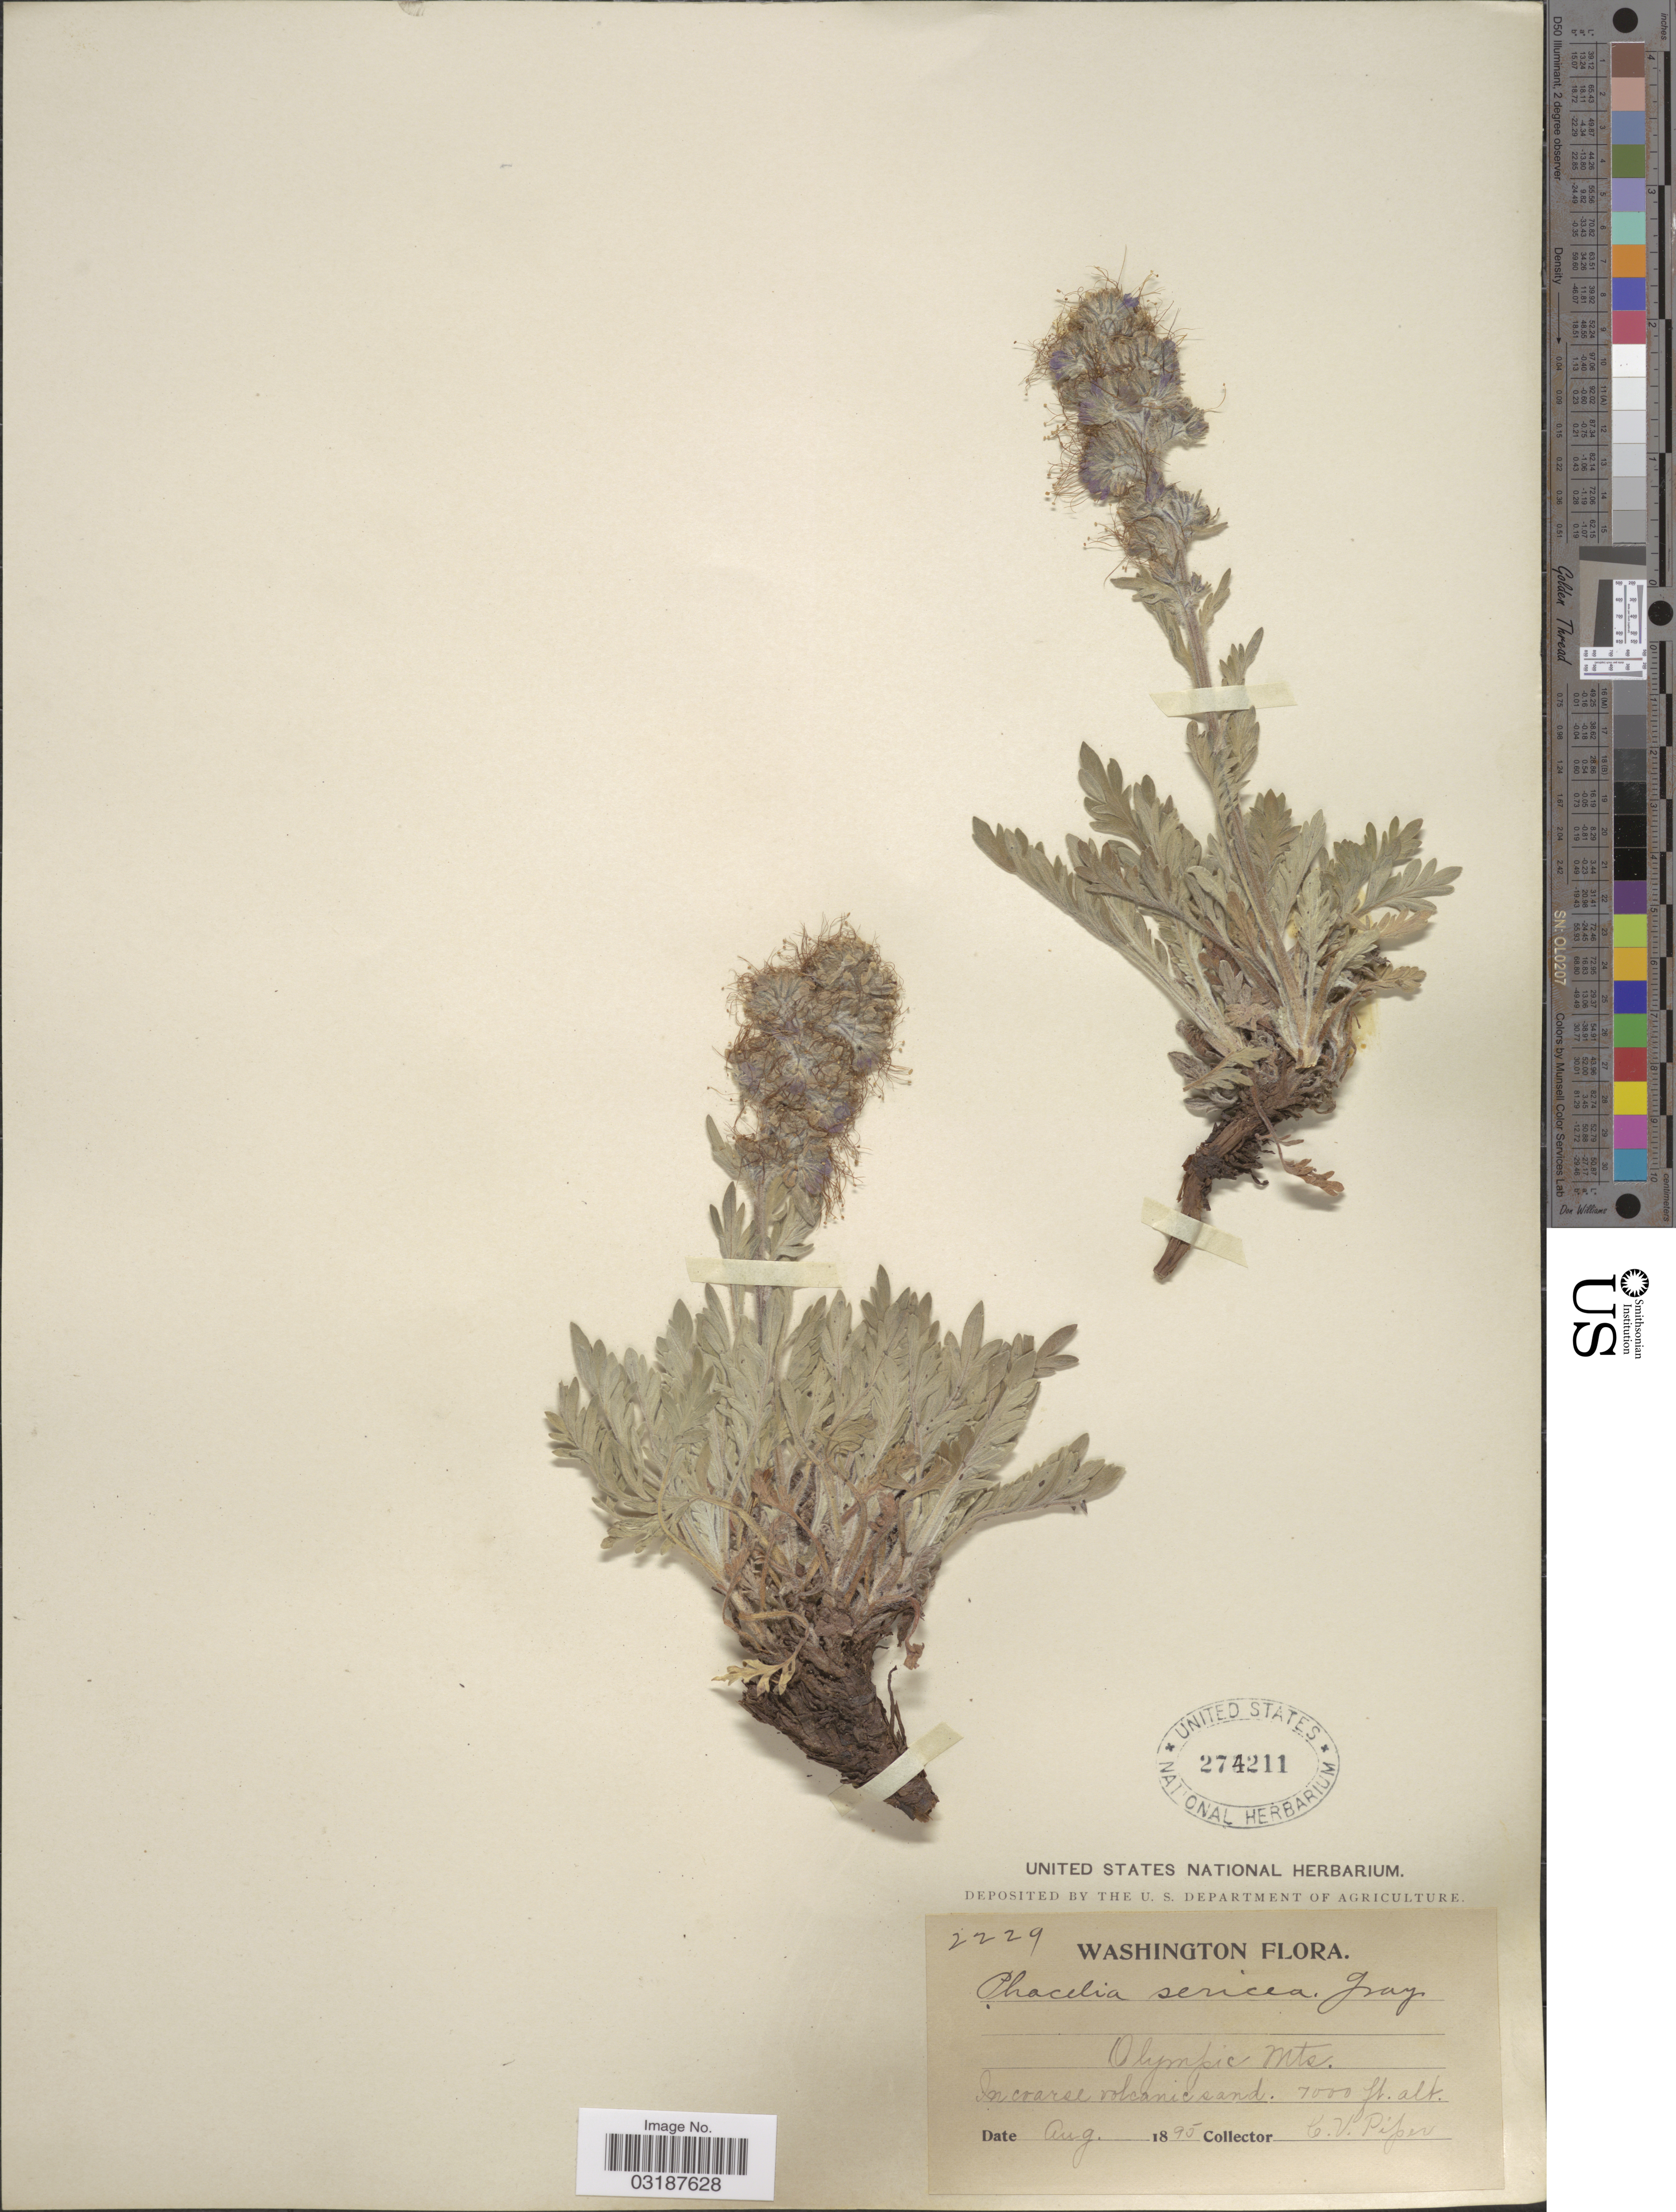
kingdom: Plantae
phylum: Tracheophyta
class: Magnoliopsida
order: Boraginales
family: Hydrophyllaceae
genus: Phacelia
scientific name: Phacelia sericea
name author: (Graham) A. Gray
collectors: C. V. Piper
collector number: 2229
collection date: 1895-08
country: United States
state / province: Washington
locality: Olympic Mts.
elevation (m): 2134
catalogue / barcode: US 274211